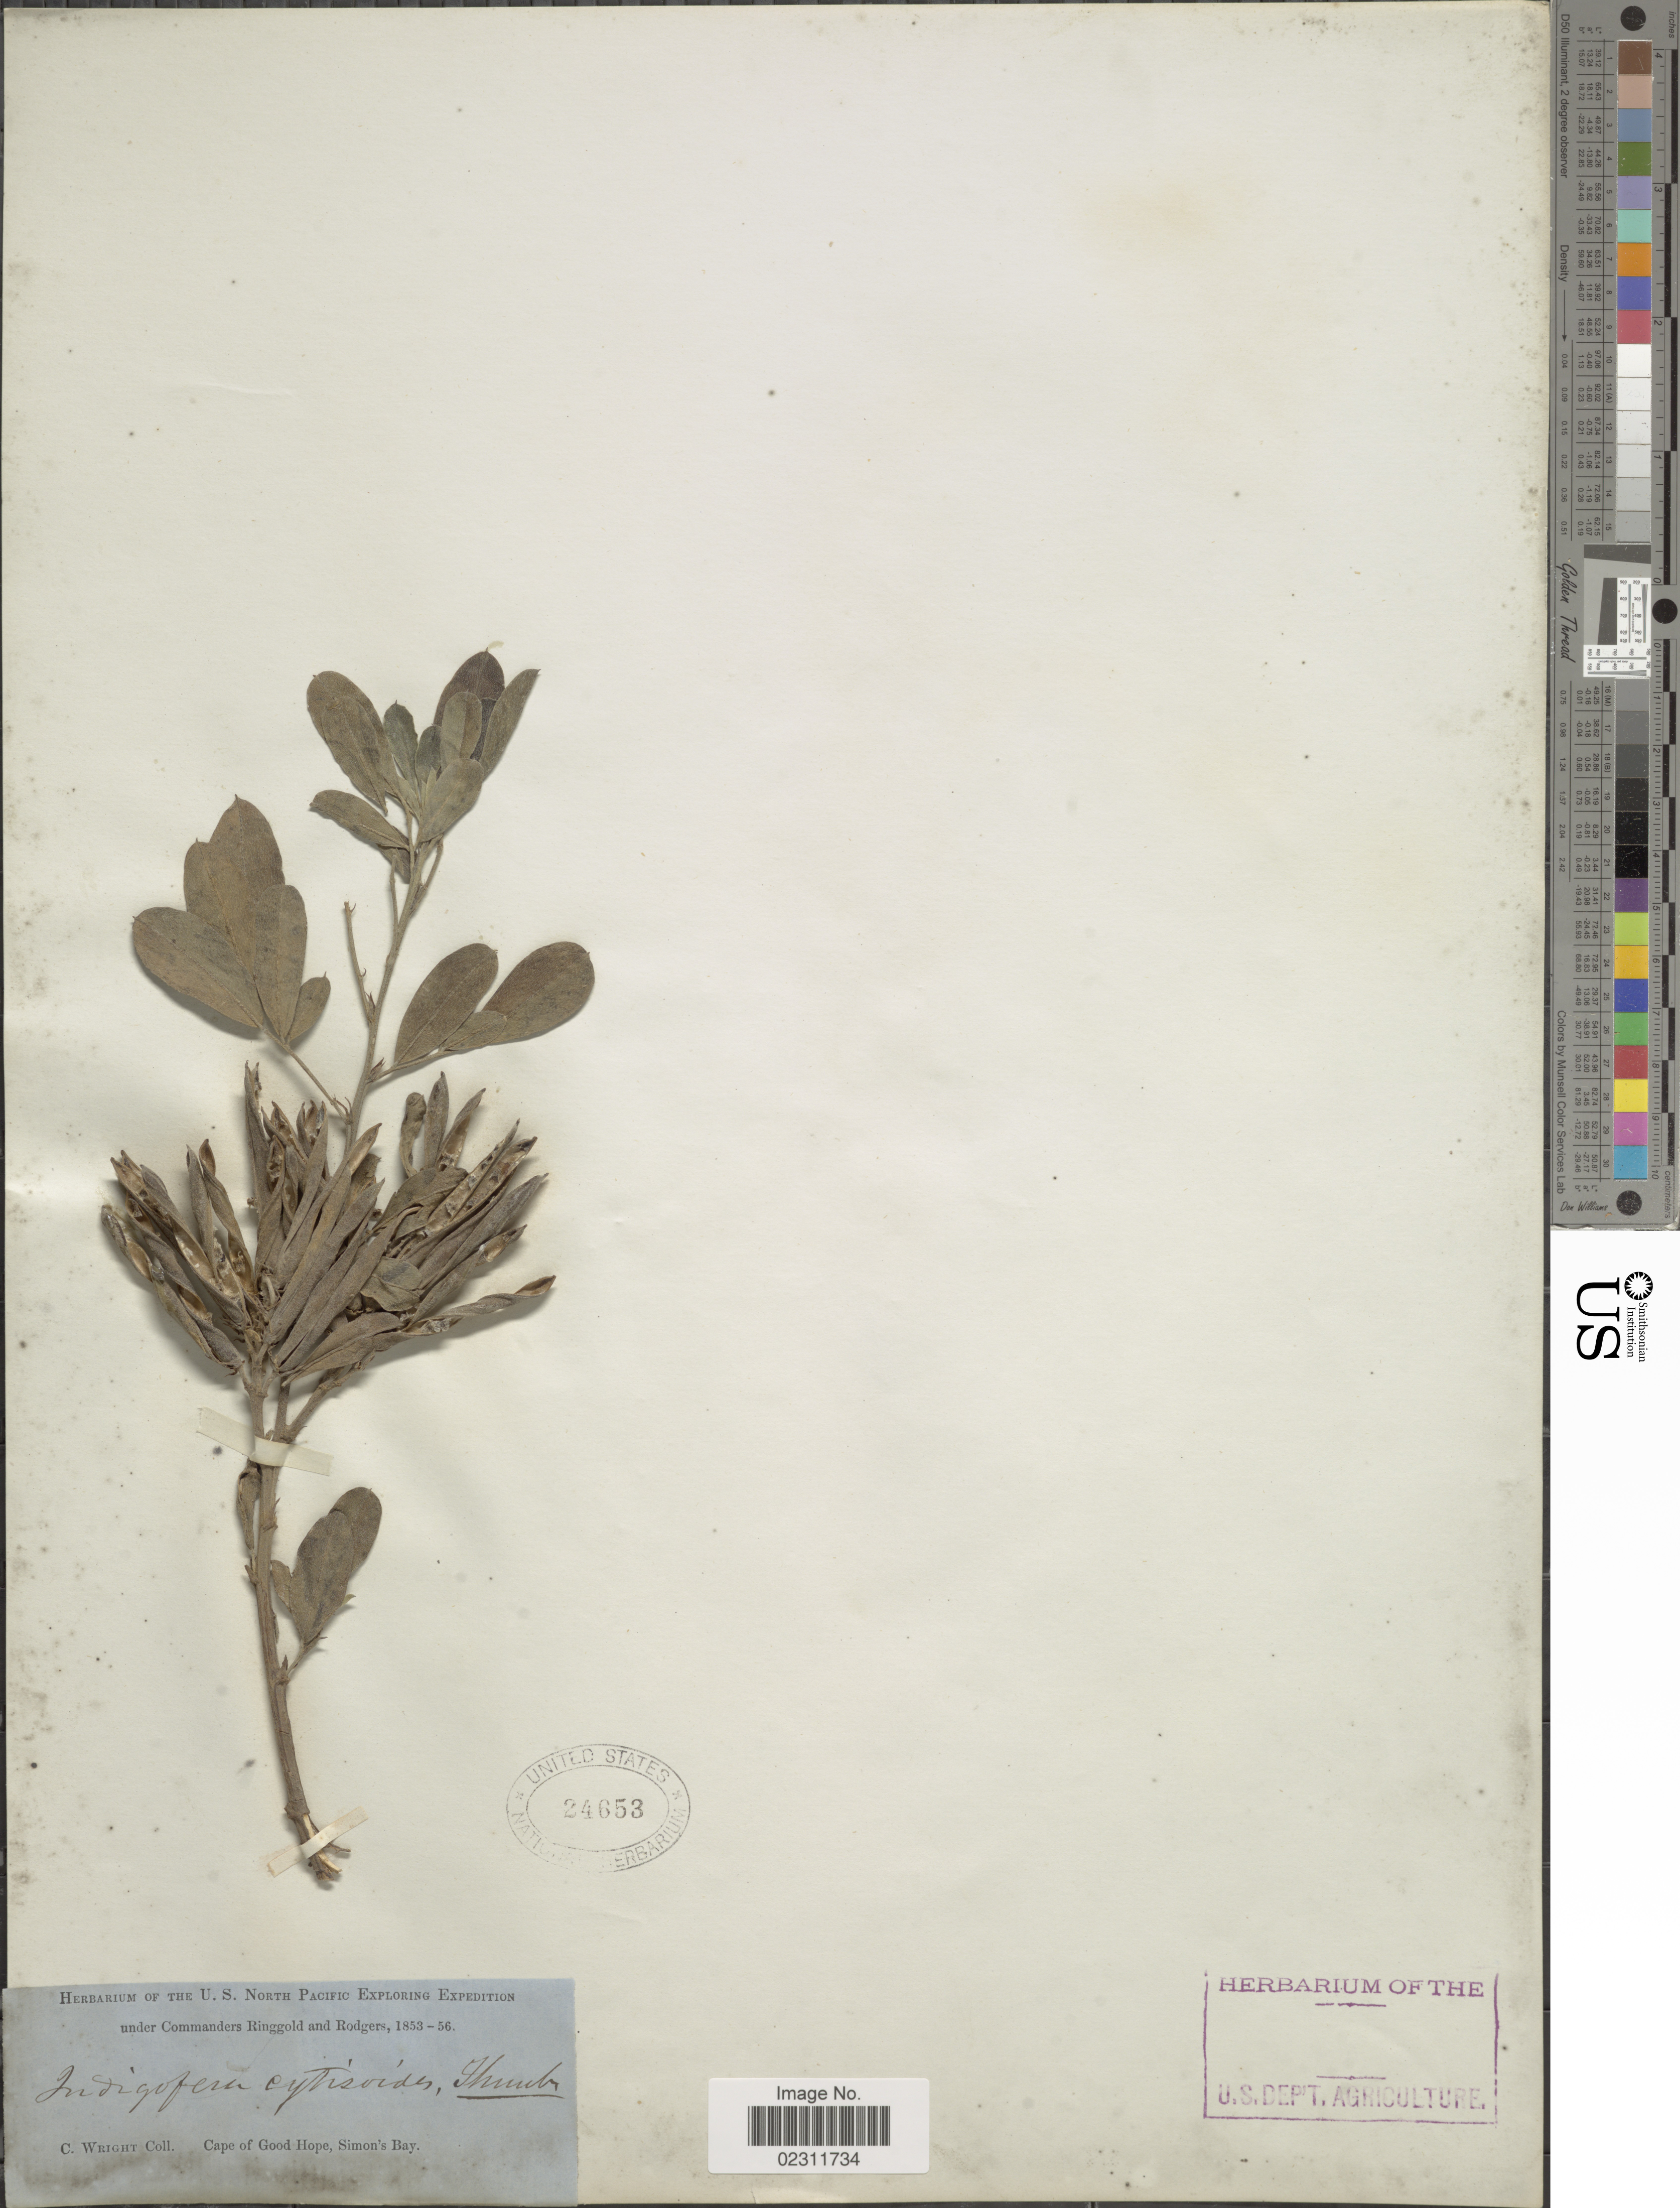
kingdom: Plantae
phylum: Tracheophyta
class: Magnoliopsida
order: Fabales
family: Fabaceae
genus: Indigofera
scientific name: Indigofera cytisoides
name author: Thunb.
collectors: C. Wright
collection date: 1853/1856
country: South Africa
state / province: Western Cape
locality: Cape of Good Hope, Simon's Bay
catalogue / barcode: US 24653